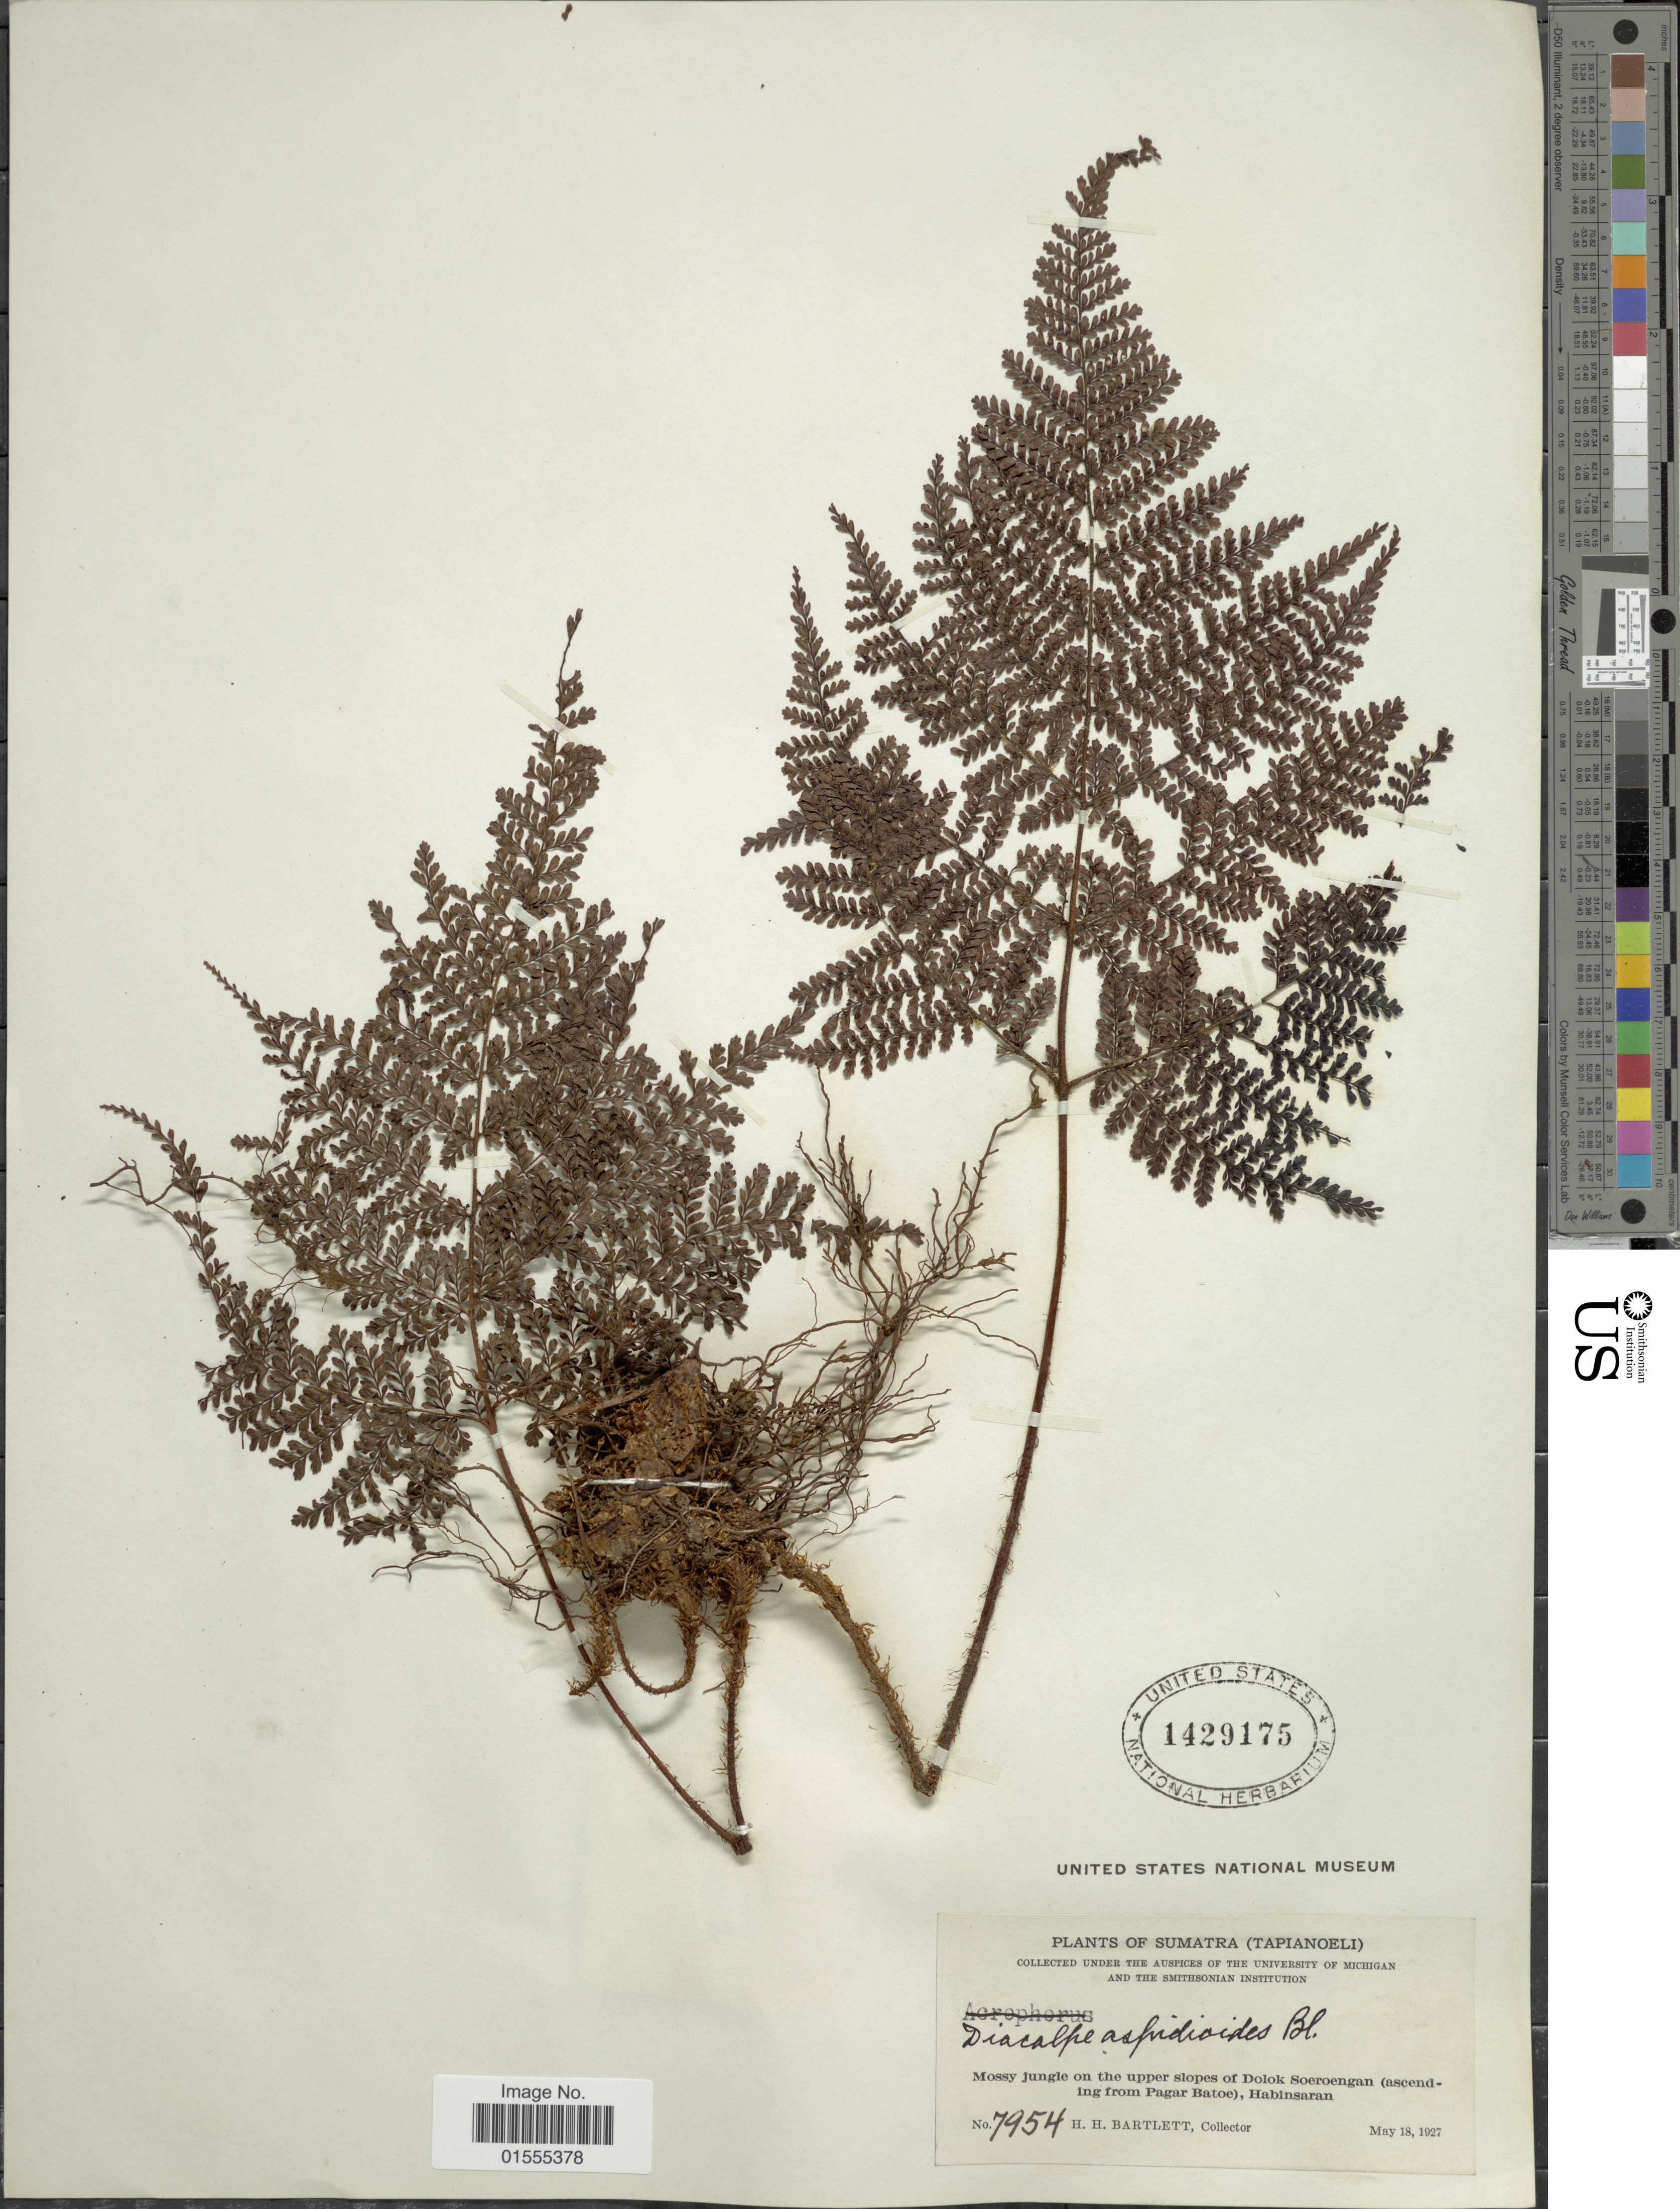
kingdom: Plantae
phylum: Tracheophyta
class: Polypodiopsida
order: Polypodiales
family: Dryopteridaceae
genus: Dryopteris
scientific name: Dryopteris pseudocaenopteris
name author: (Kunze) Li Bing Zhang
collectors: H. H. Bartlett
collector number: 7954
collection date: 1927-05-18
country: Indonesia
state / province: Sumatra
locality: (Tapianoeli) Mossy jungle on the upper slopes of Dolok Soeroengan (ascending from Pagar Batoe), Habinsaran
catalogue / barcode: US 1429175